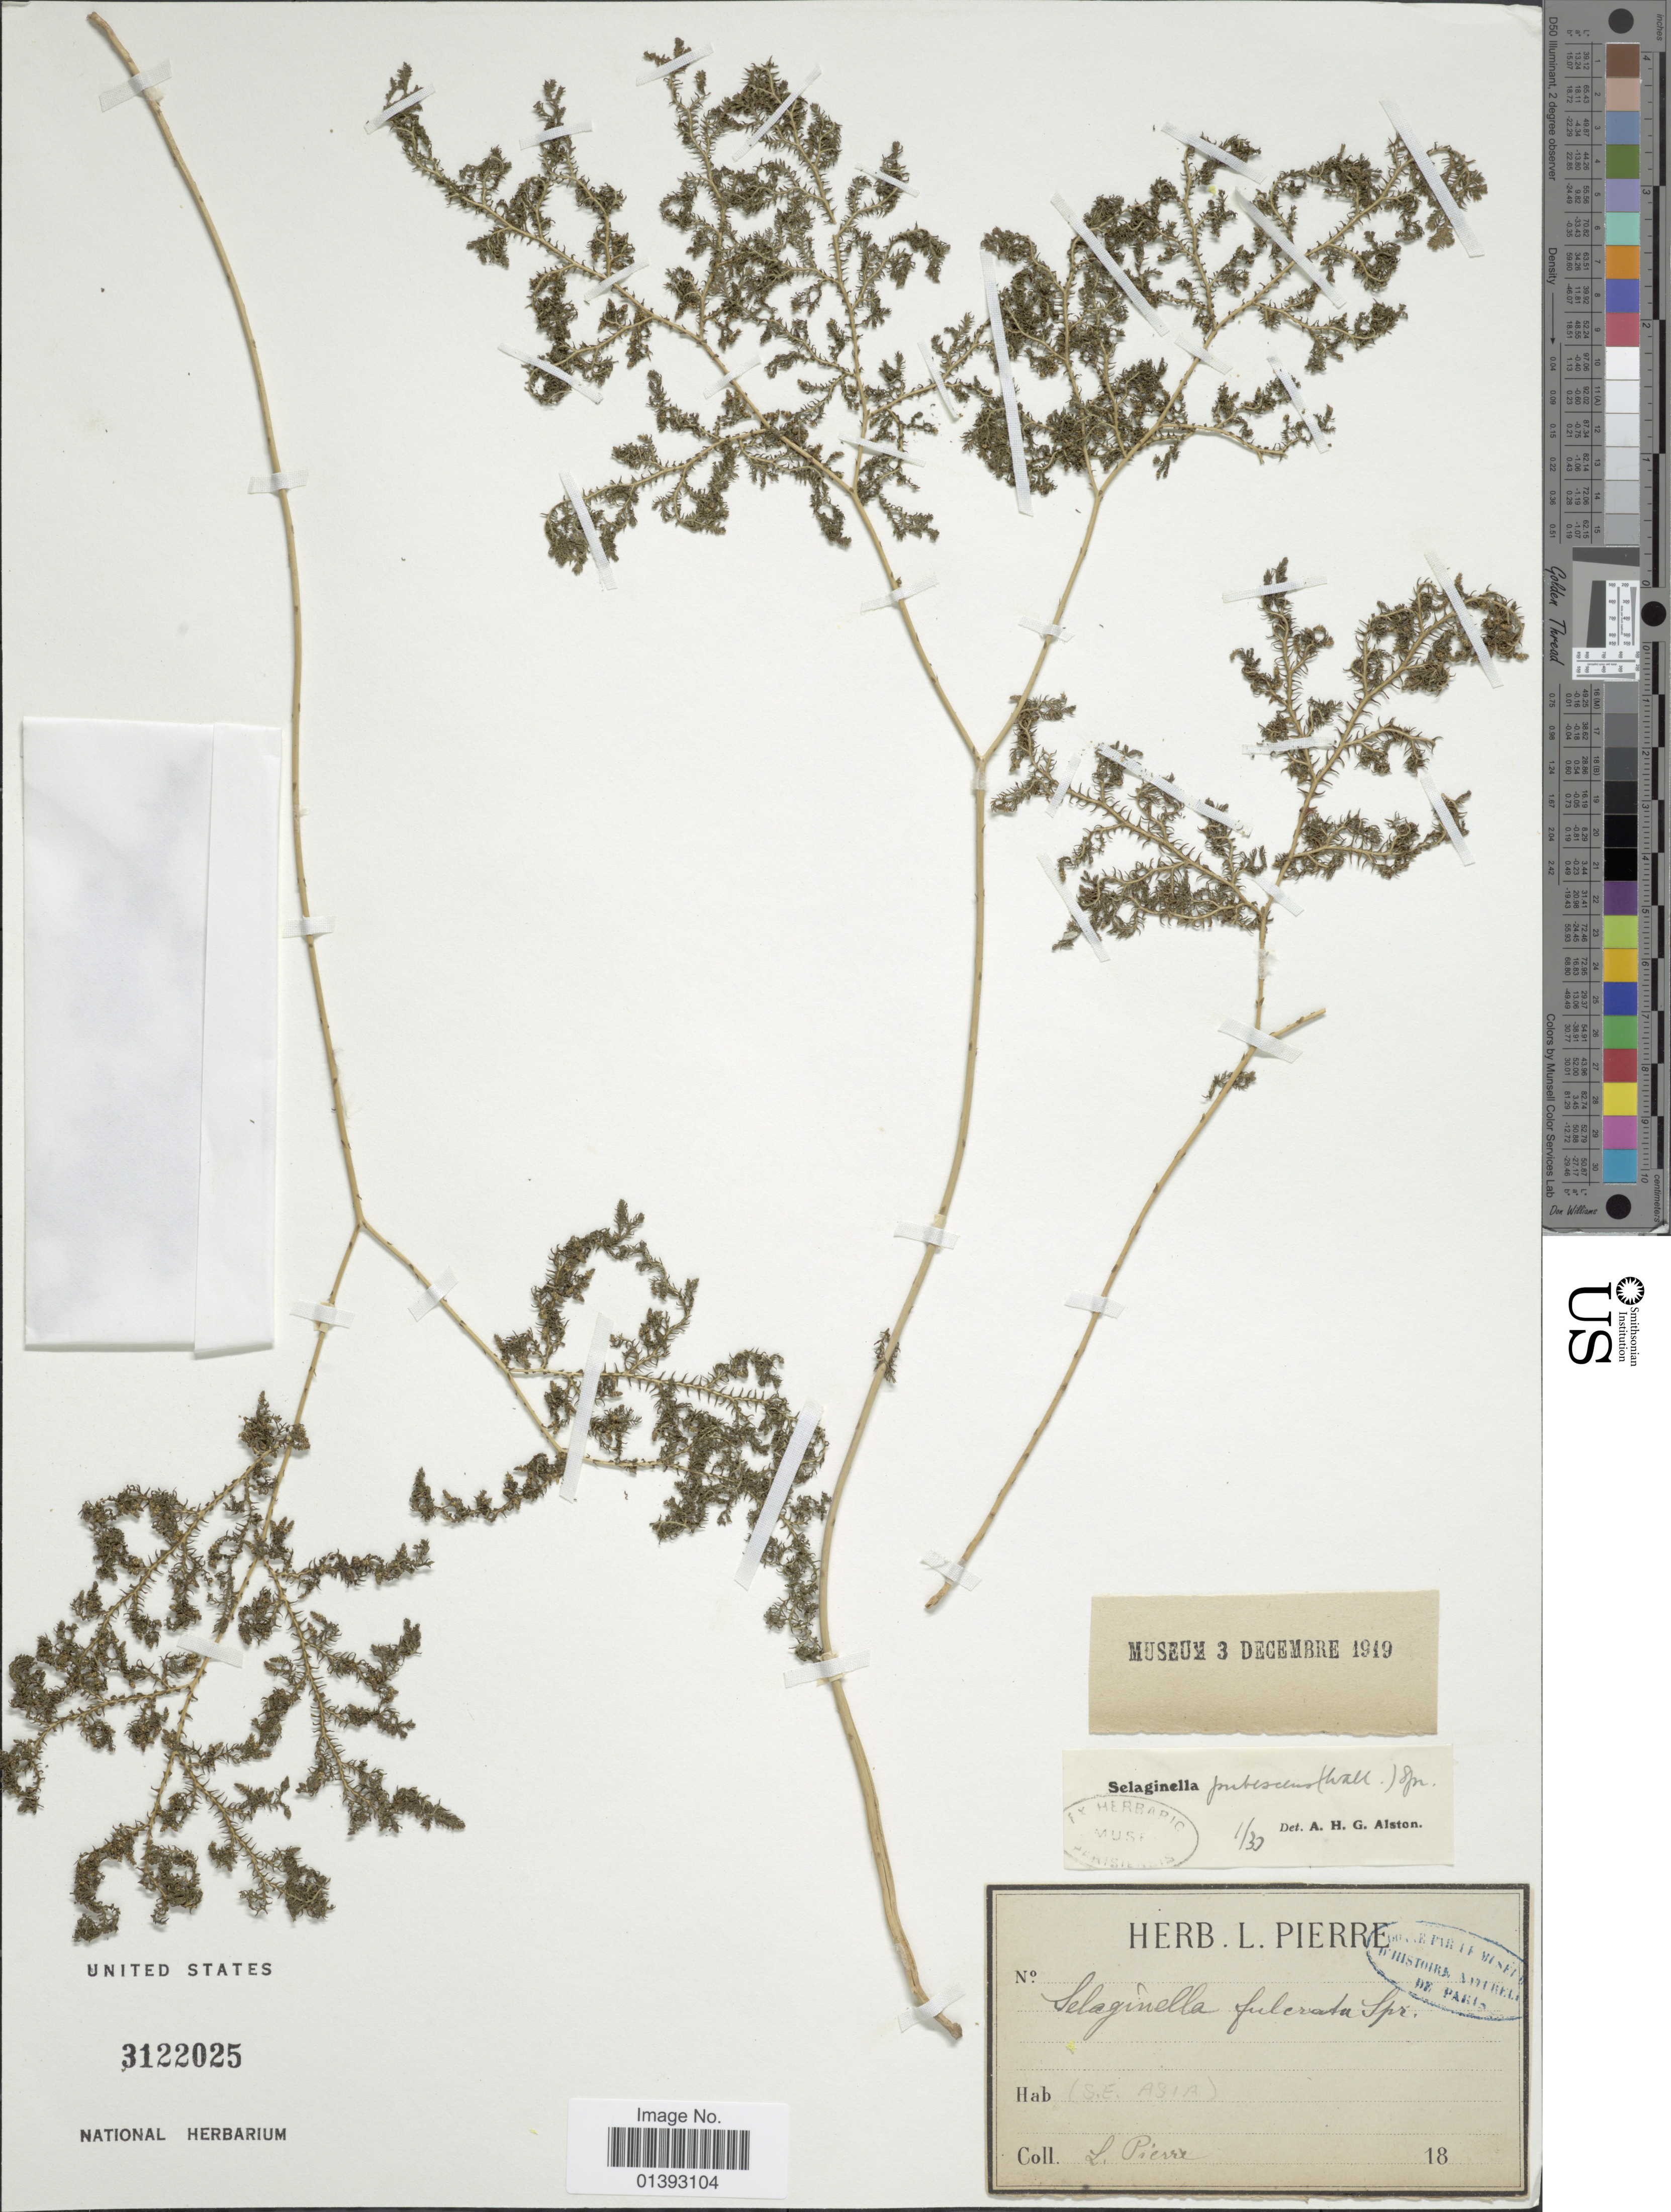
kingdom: Plantae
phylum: Tracheophyta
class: Lycopodiopsida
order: Selaginellales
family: Selaginellaceae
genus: Selaginella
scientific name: Selaginella pubescens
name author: (Wall. ex Hook. & Grev.) Spring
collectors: L. Pierre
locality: S.E. Asia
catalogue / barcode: US 3122025